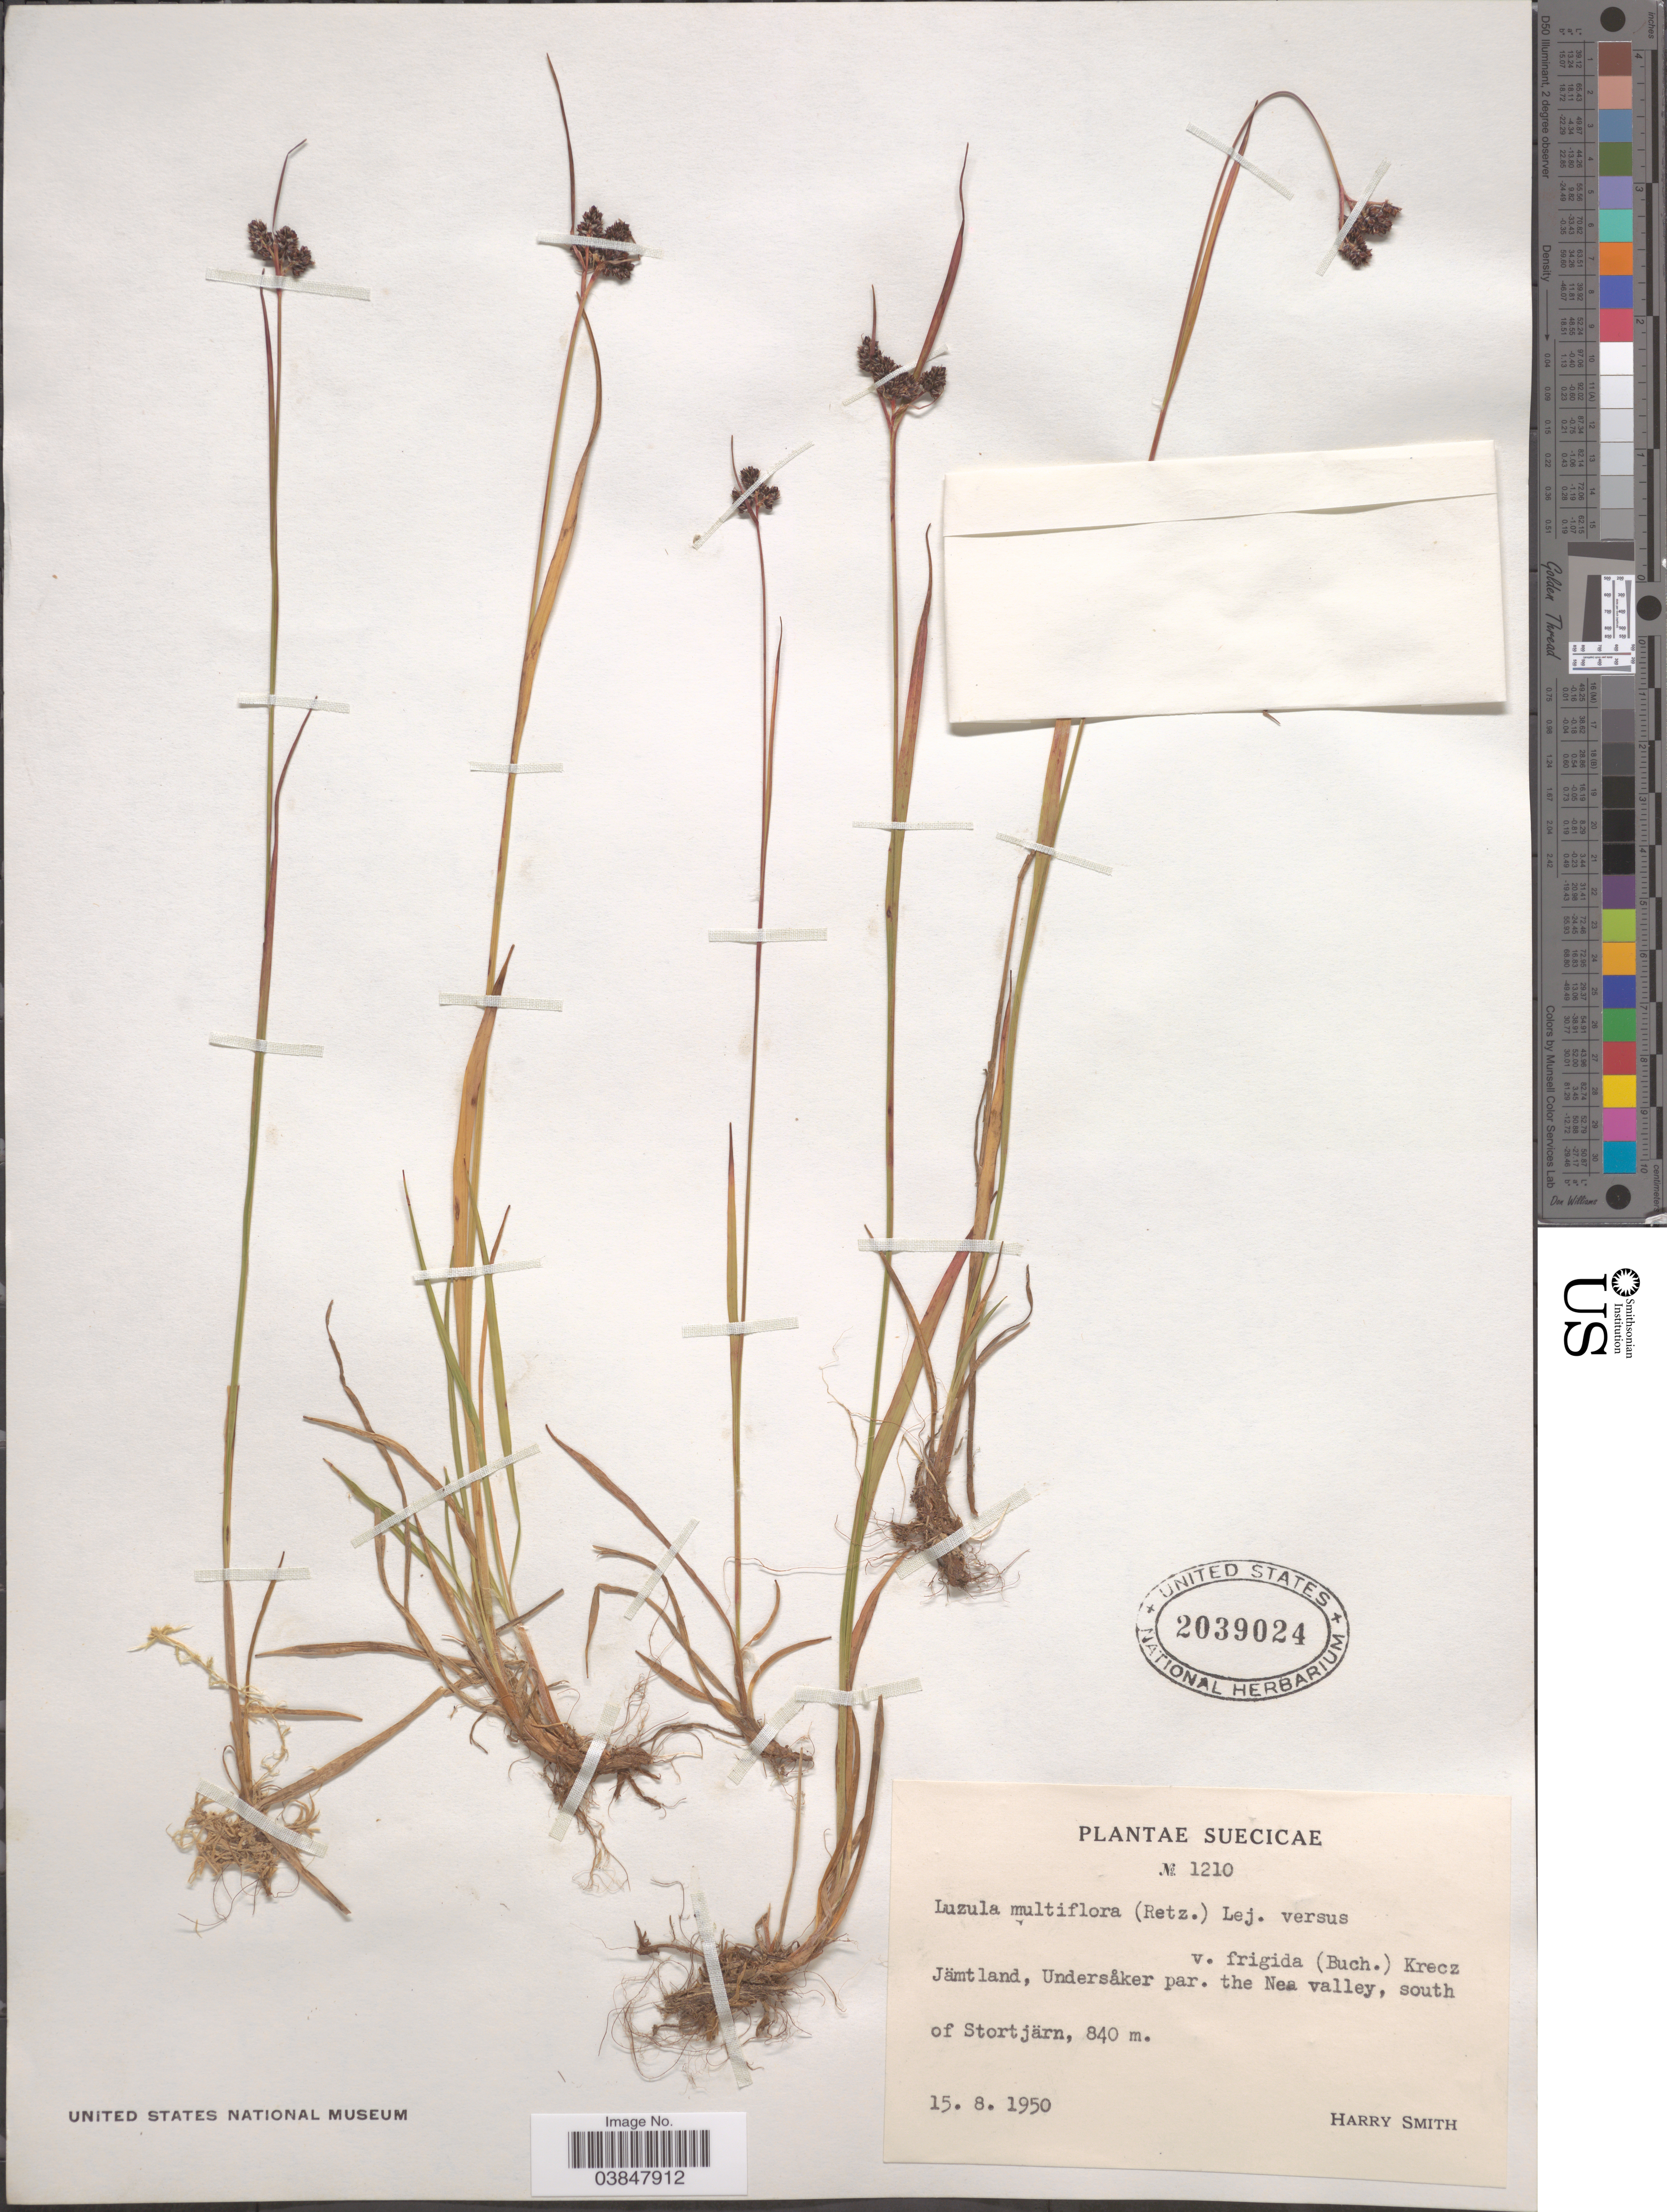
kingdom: Plantae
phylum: Tracheophyta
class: Liliopsida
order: Poales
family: Juncaceae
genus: Luzula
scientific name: Luzula multiflora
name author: (Ehrh.) Lej.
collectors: H. Smith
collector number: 1210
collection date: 1950-08-15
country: Sweden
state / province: Jämtland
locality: Jämtland, Undersåker par. the Nea valley, south of Stortjärn.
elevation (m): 840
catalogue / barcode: US 2039024